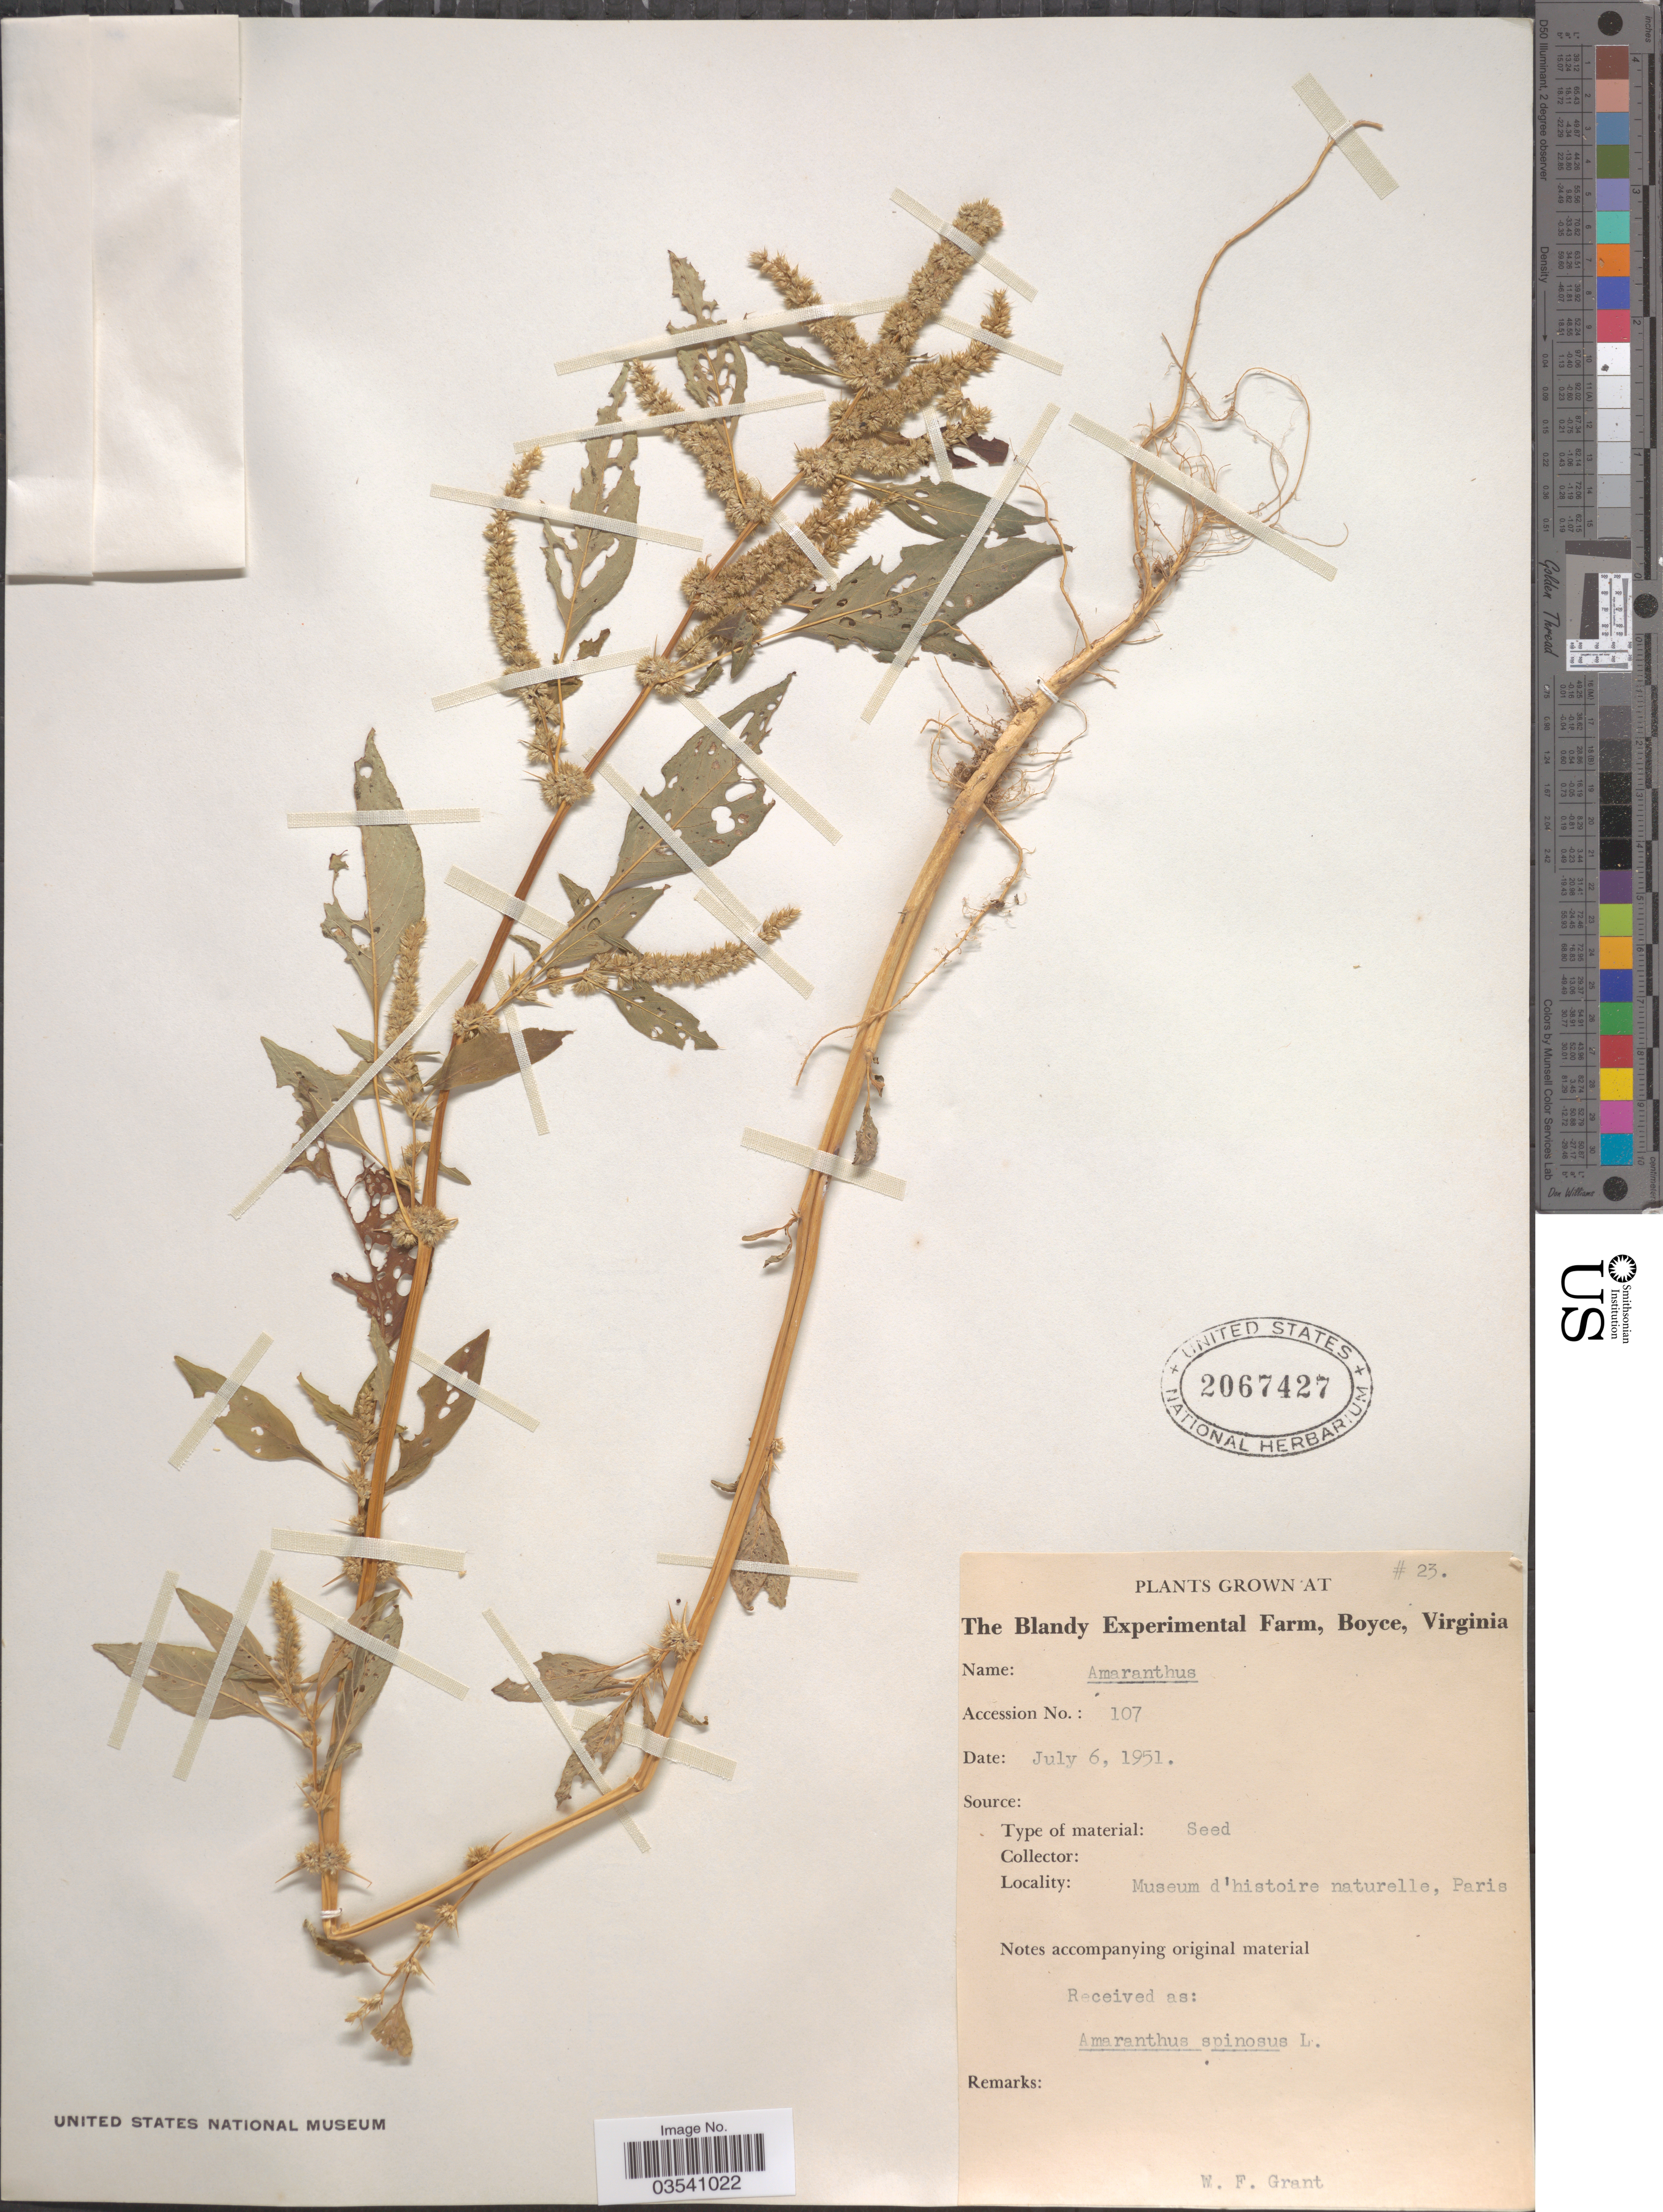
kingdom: Plantae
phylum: Tracheophyta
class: Magnoliopsida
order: Caryophyllales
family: Amaranthaceae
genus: Amaranthus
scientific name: Amaranthus spinosus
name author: L.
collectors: W. Grant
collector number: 23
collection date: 1951-07-06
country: United States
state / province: Virginia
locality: The Blandy Experimental Farm, Boyce.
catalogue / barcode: US 2067427